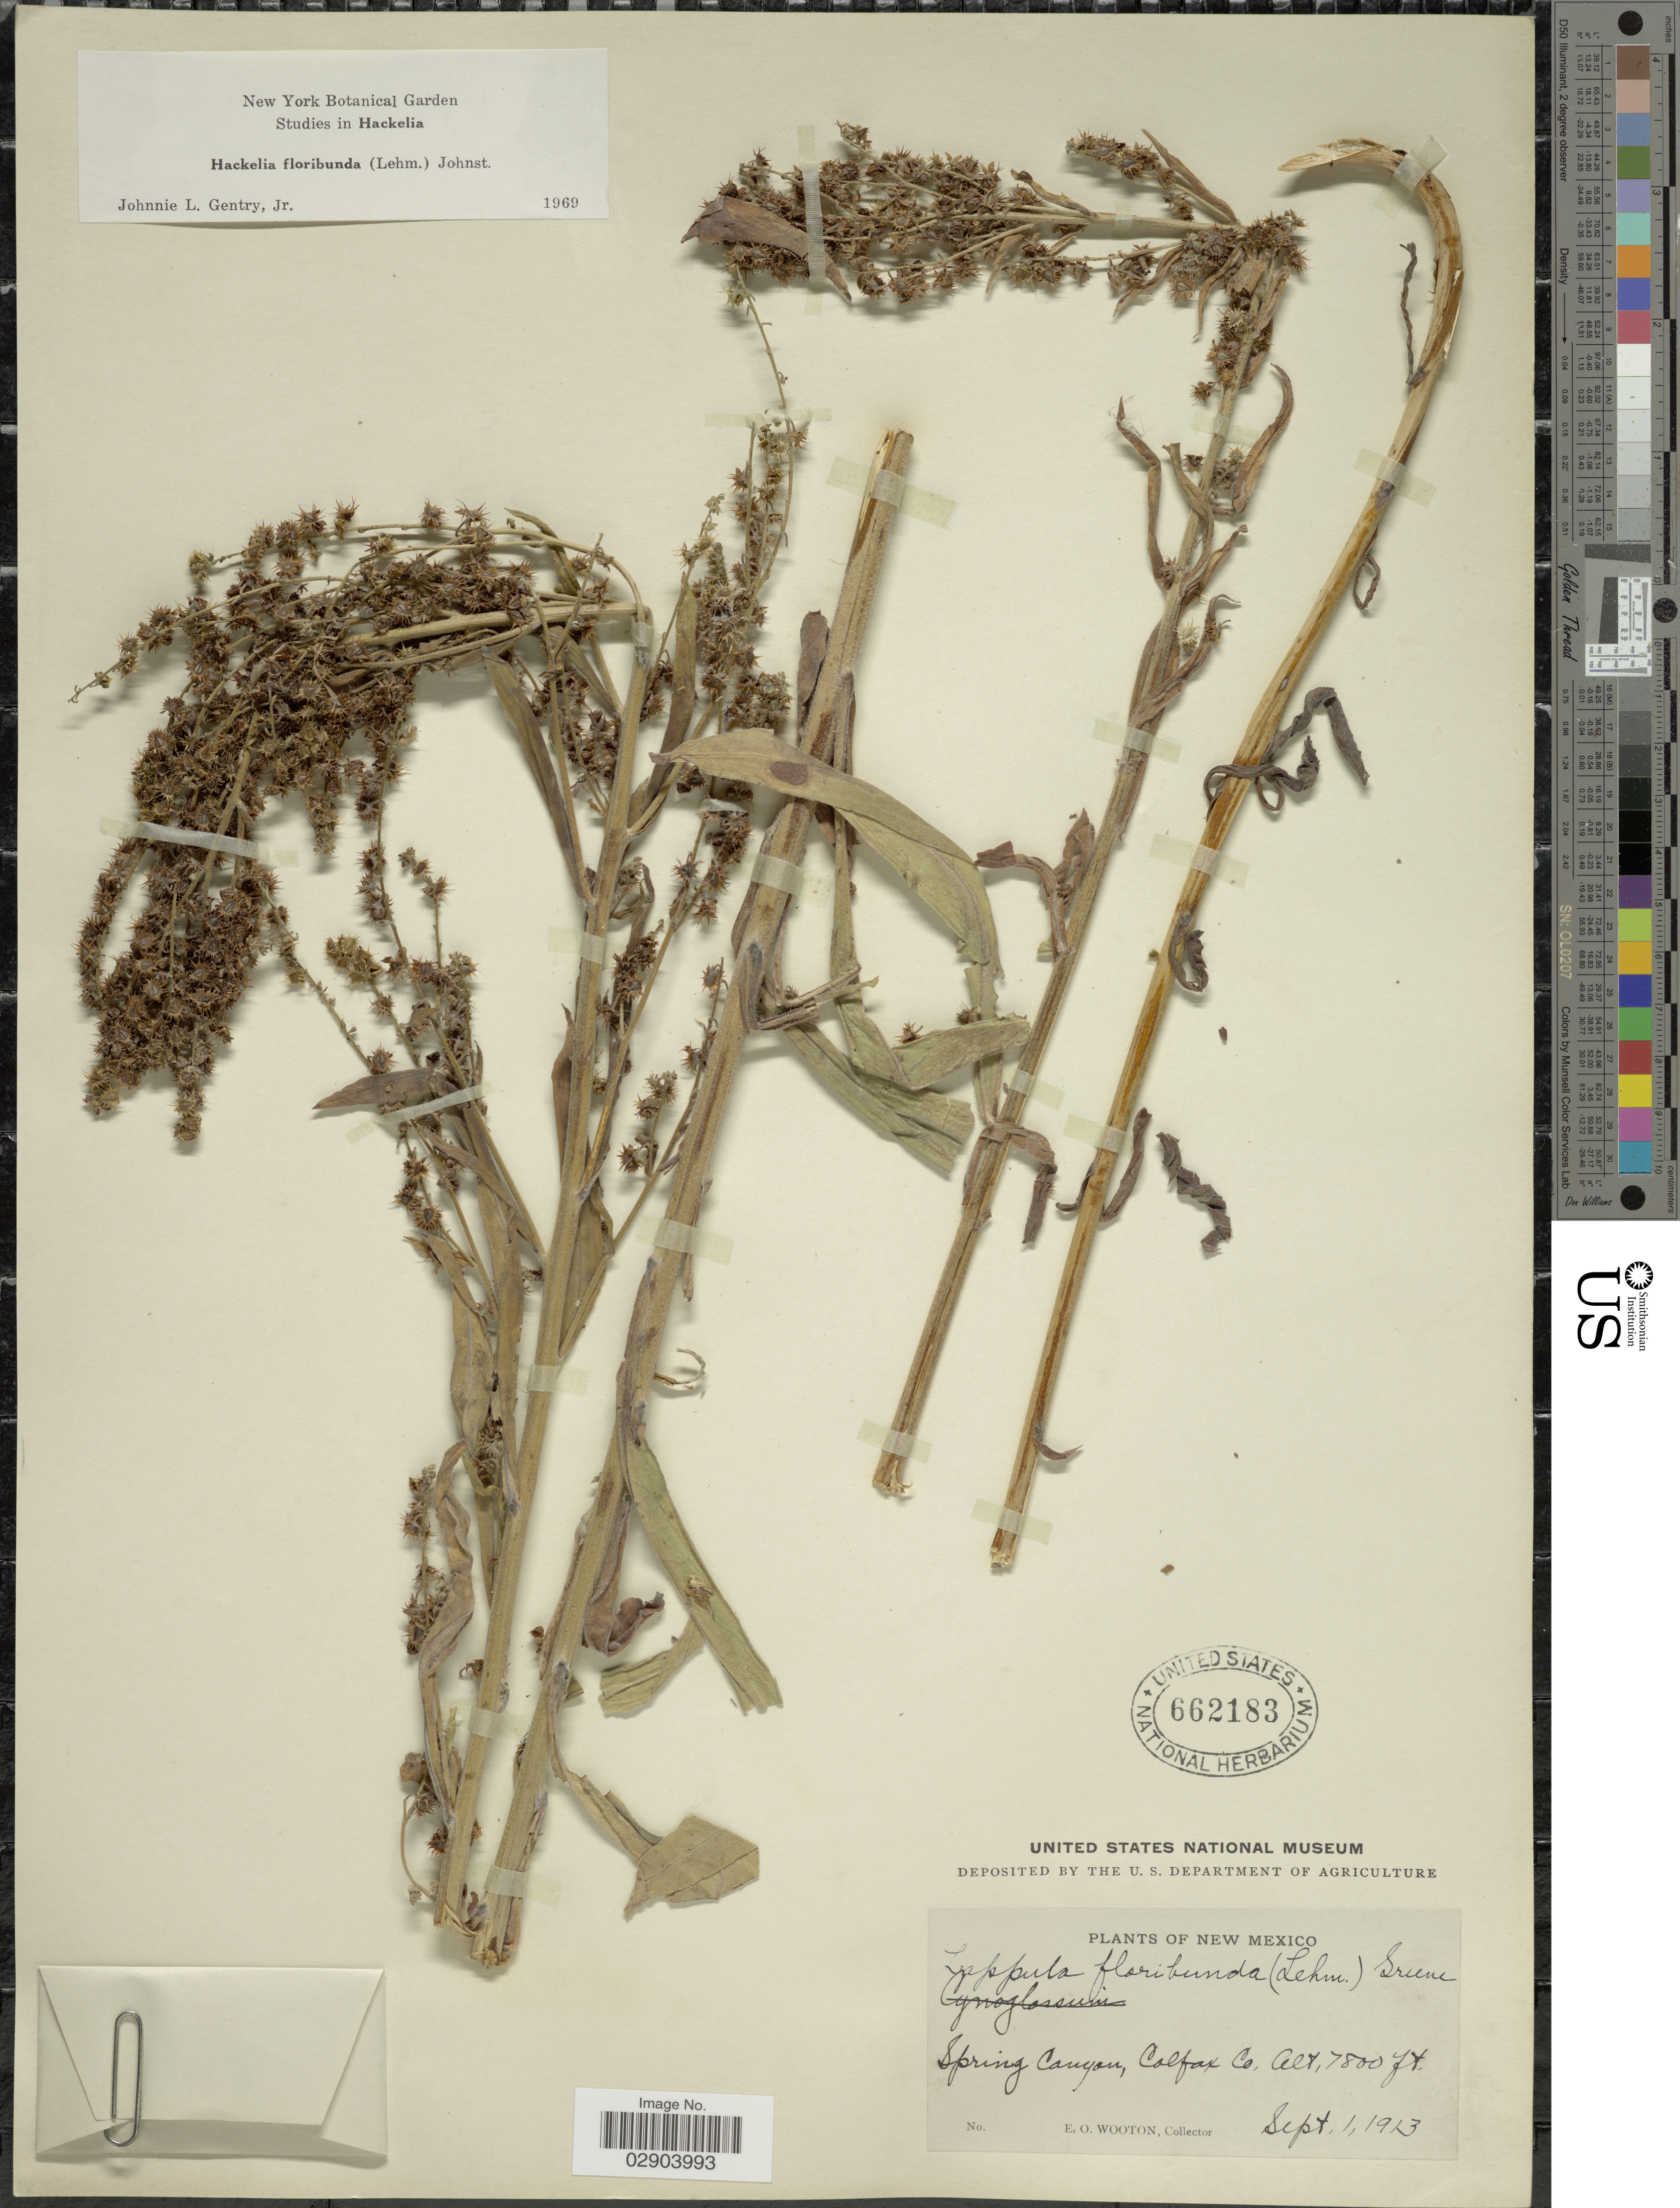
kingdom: Plantae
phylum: Tracheophyta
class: Magnoliopsida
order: Boraginales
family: Boraginaceae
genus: Hackelia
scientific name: Hackelia floribunda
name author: (Lehm.) I.M. Johnst.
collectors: E. O. Wooton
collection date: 1913-09-01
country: United States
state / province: New Mexico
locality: Spring Canyon, Colfax Co.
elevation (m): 2377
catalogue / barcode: US 662183